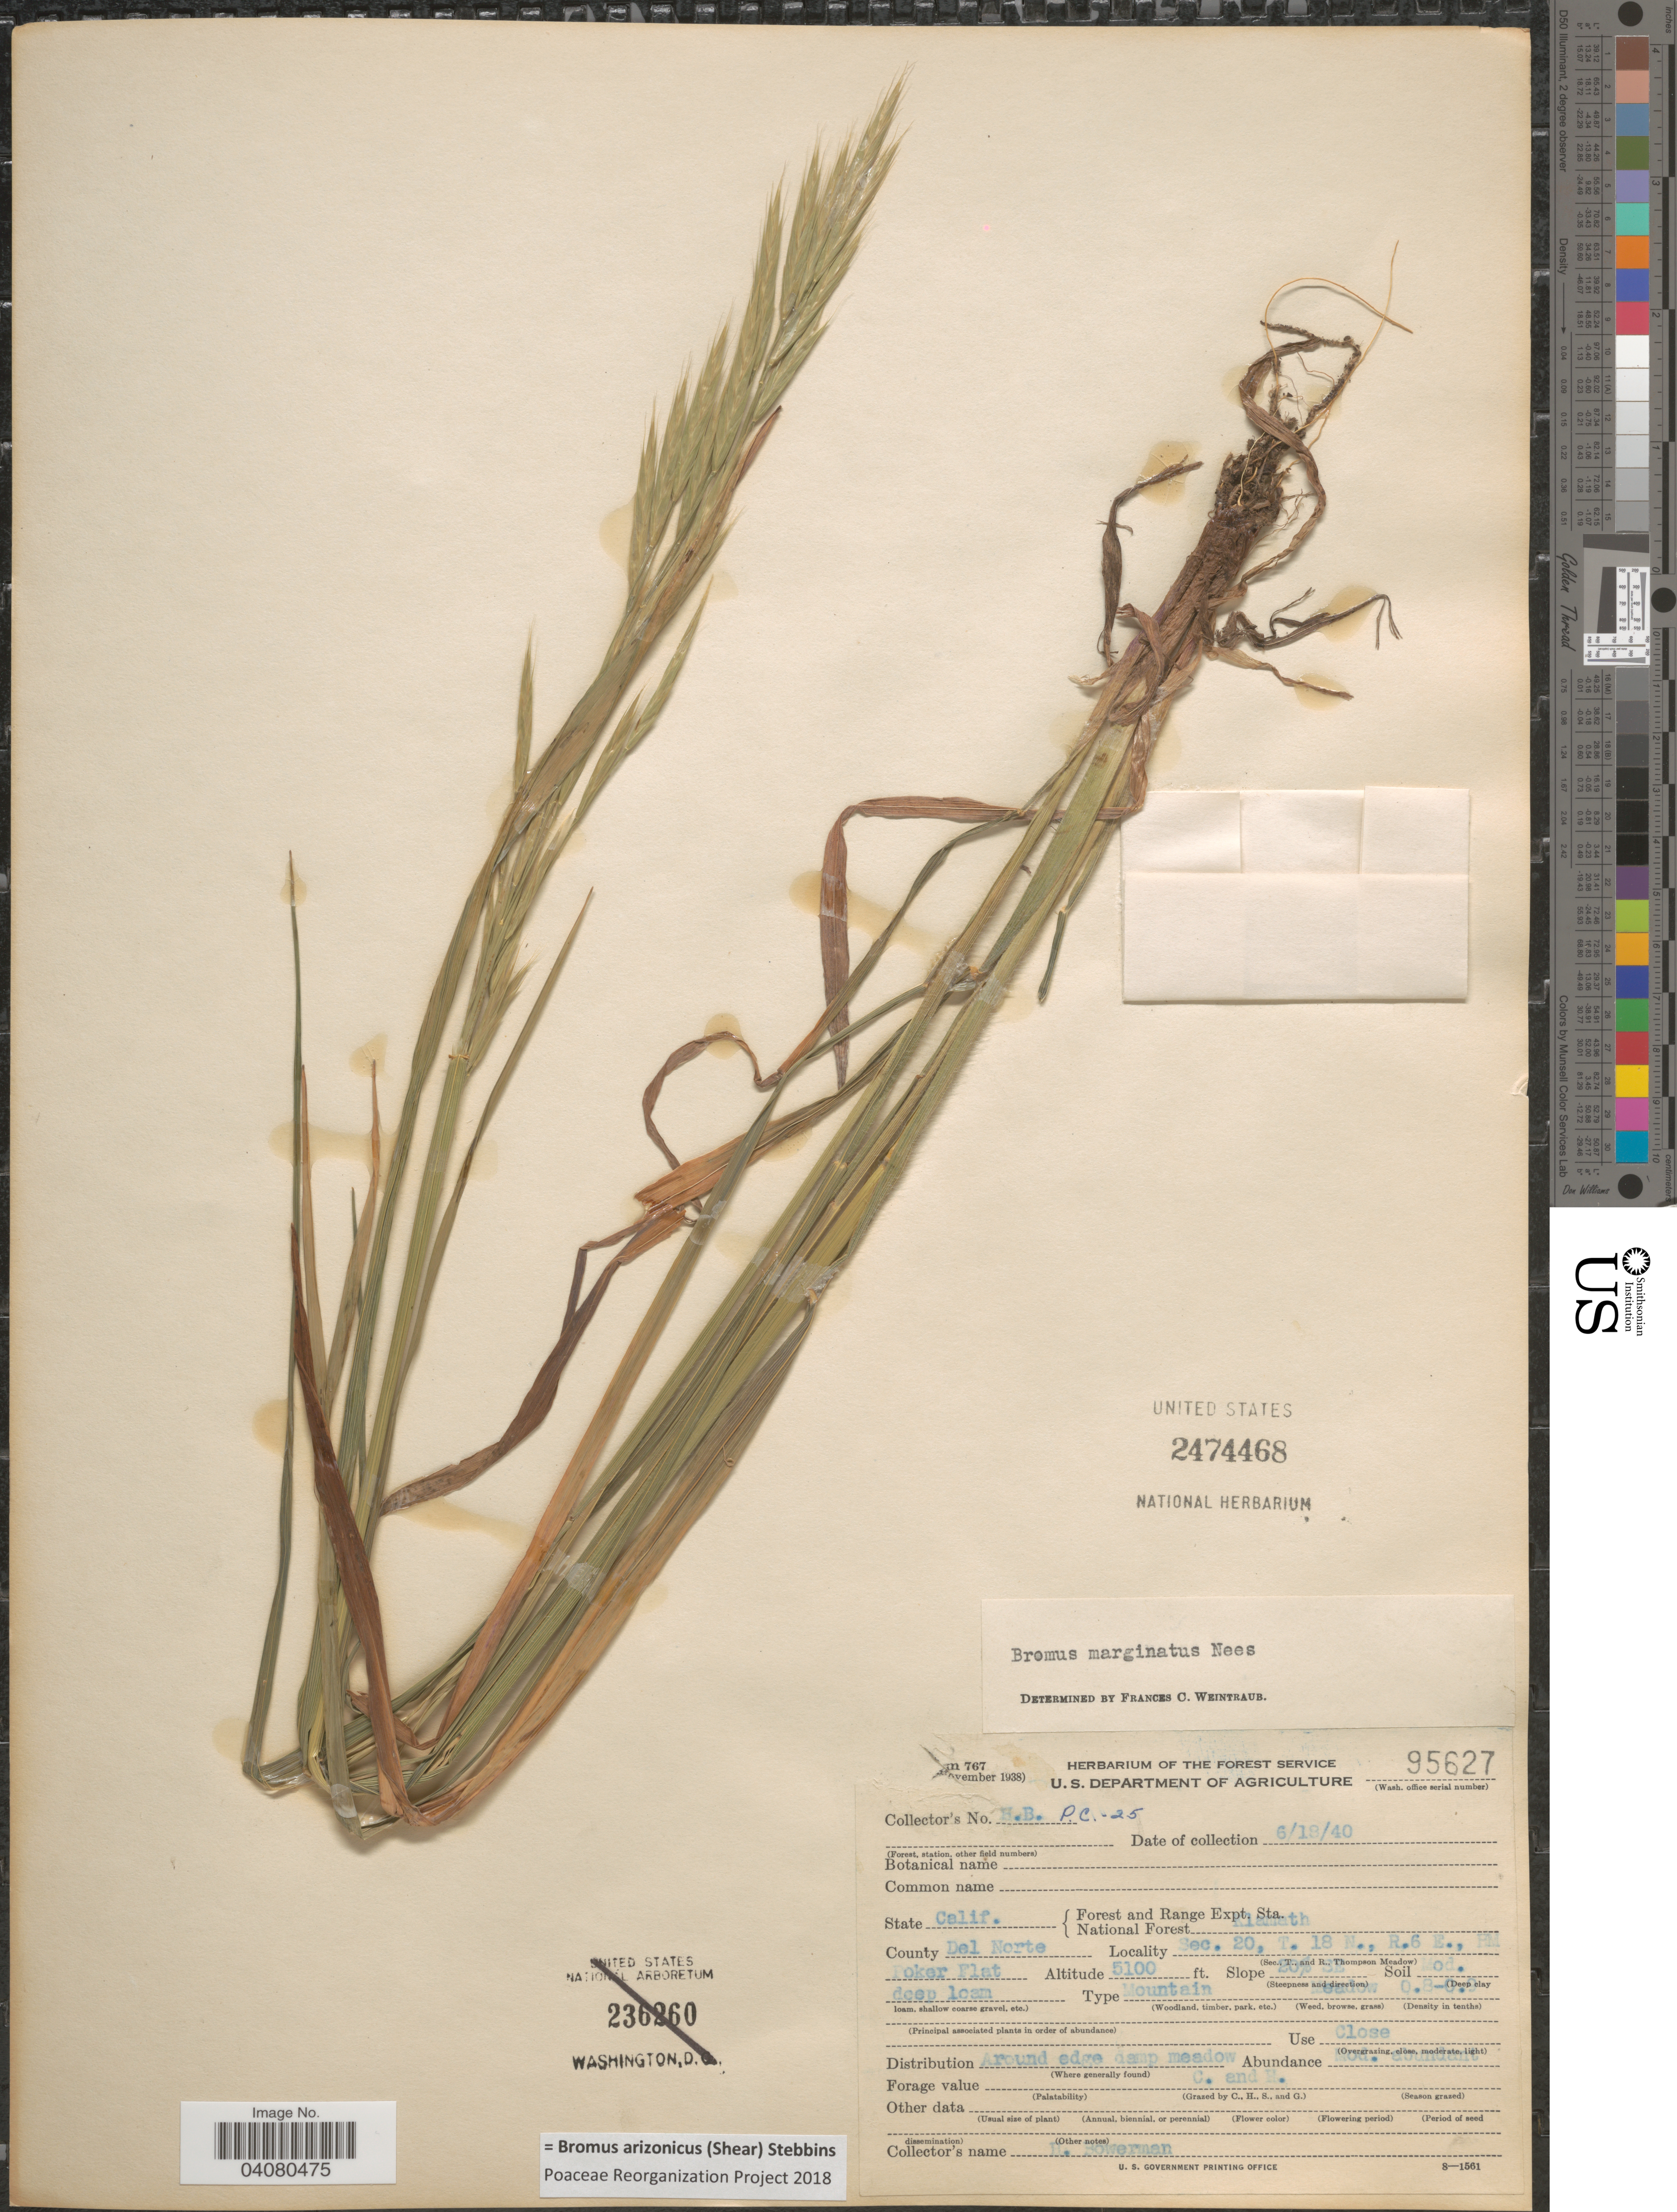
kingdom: Plantae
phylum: Tracheophyta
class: Liliopsida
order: Poales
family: Poaceae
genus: Bromus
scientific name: Bromus arenarius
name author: Labill.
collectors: H. Bowerman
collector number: H.B.P.C.-25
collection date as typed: Transcribed d/m/y: 18/6/40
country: United States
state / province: California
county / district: Del Norte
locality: Forest and Range Expt. Sta. National Forest Klamath. County Del Norte. Sec. 20, T. 18 N., R.6 E., HM Poker Flat.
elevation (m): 1554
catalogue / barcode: US 2474468